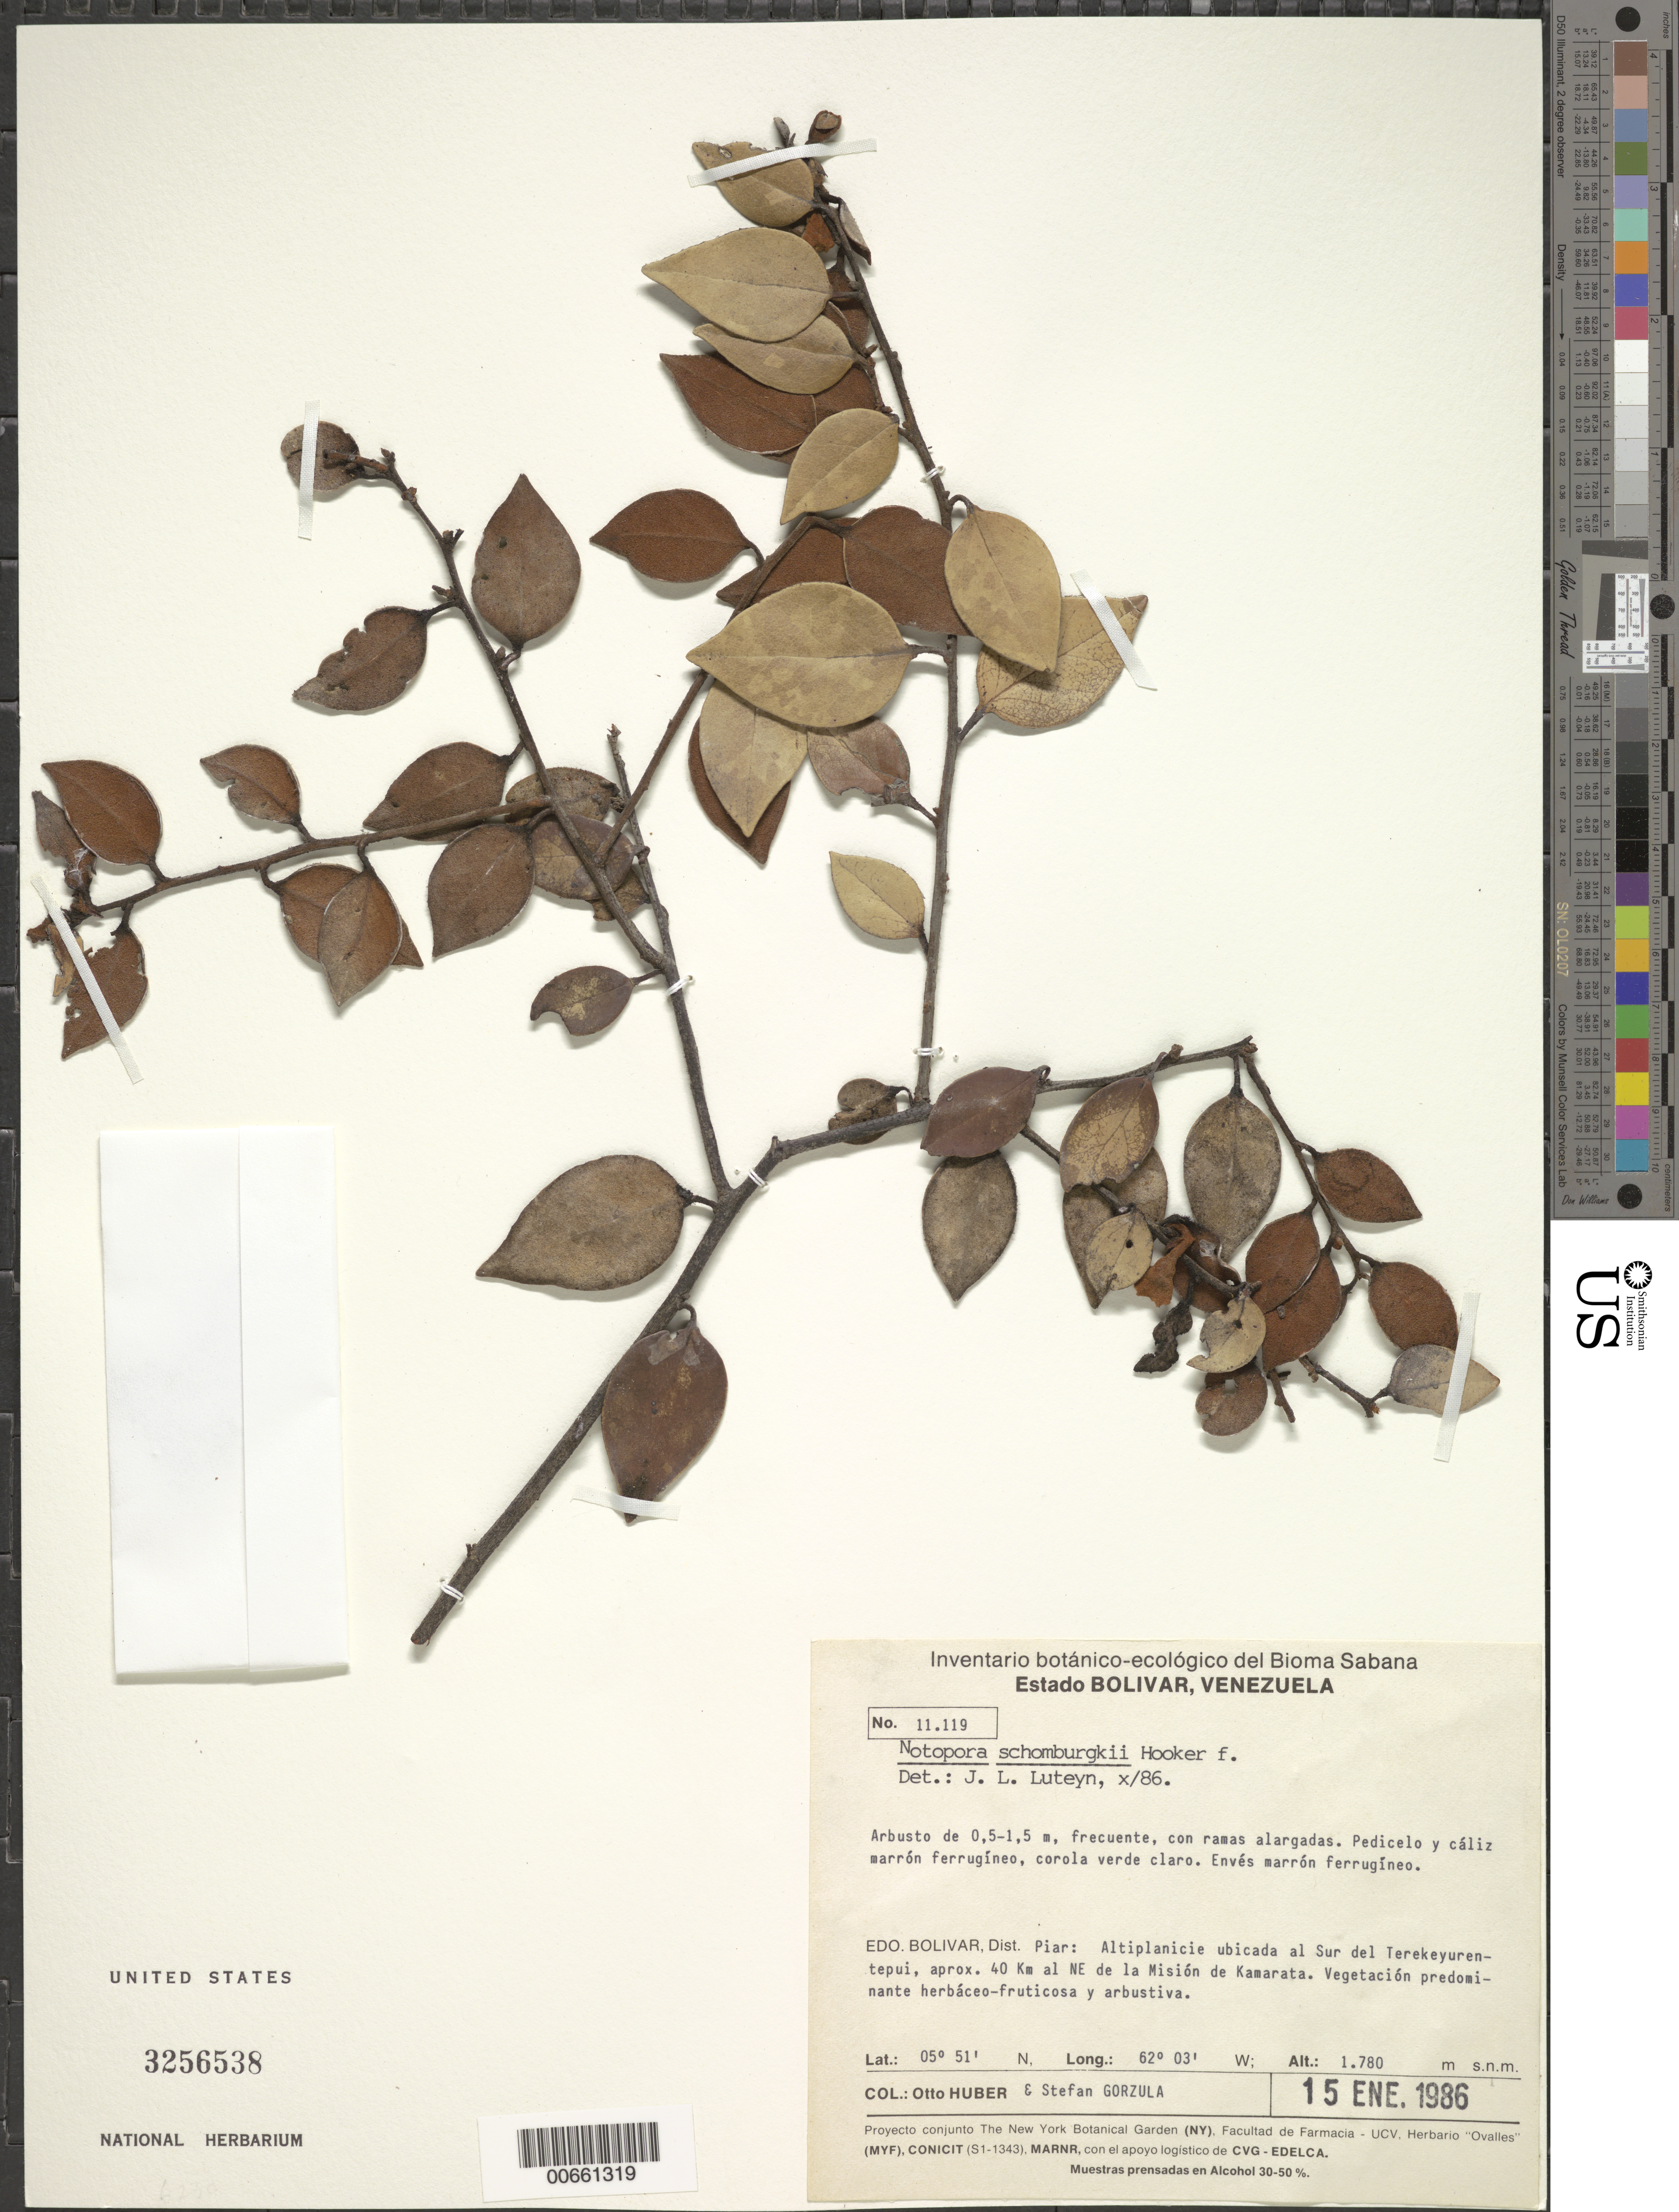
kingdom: Plantae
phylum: Tracheophyta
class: Magnoliopsida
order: Ericales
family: Ericaceae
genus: Notopora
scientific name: Notopora schomburgkii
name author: Hook. f.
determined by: Luteyn, J. L.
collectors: O. Huber & S. Gorzula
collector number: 11119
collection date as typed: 15-Jan-86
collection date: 1986-01-15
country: Venezuela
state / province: Bolívar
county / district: Piar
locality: Terekeyuren-tepuí, altiplanicie S, 40 km NE de la Mision de Kamarata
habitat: Con ramas alargadas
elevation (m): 1780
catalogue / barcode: US 3256538